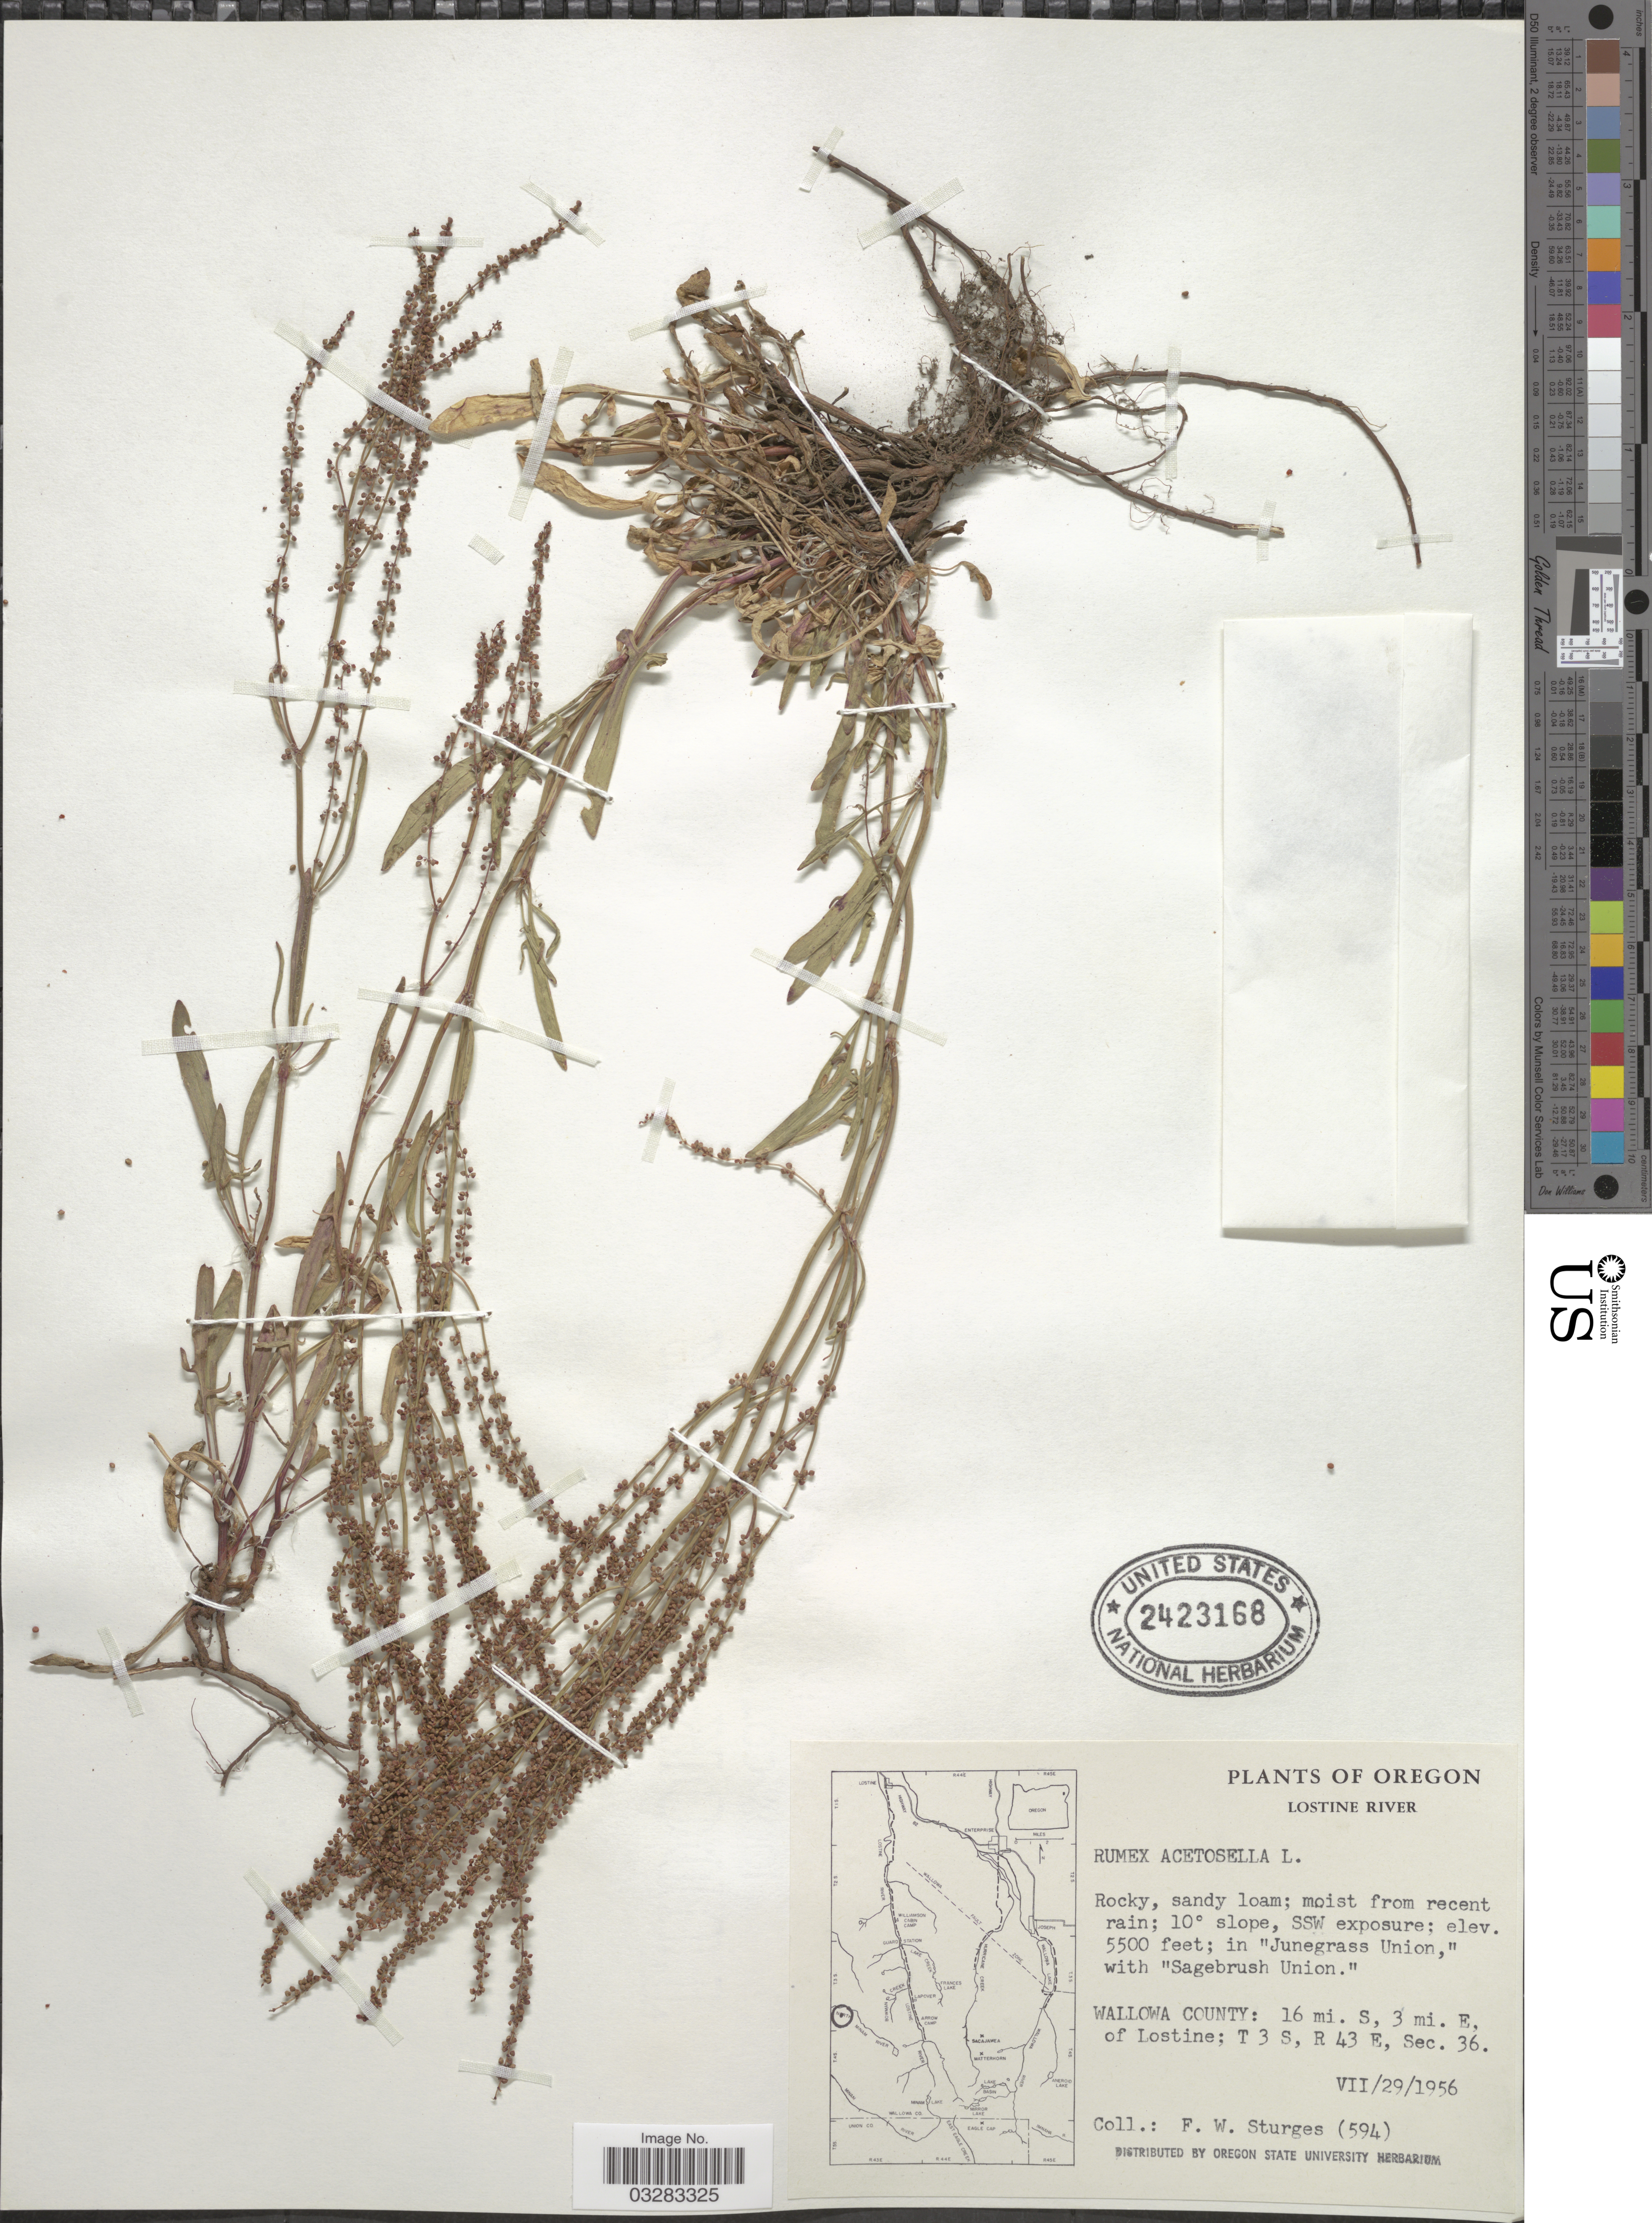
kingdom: Plantae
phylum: Tracheophyta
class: Magnoliopsida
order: Caryophyllales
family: Polygonaceae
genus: Rumex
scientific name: Rumex acetosella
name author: L.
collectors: F. Sturges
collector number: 594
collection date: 1956-07-29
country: United States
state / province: Oregon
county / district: Wallowa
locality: Lostine River. Wallowa County: 16 mi. S, 3 mi. E, of Lostine; T 3 S, R 43 E, Sec. 36.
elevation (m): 1676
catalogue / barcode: US 2423168